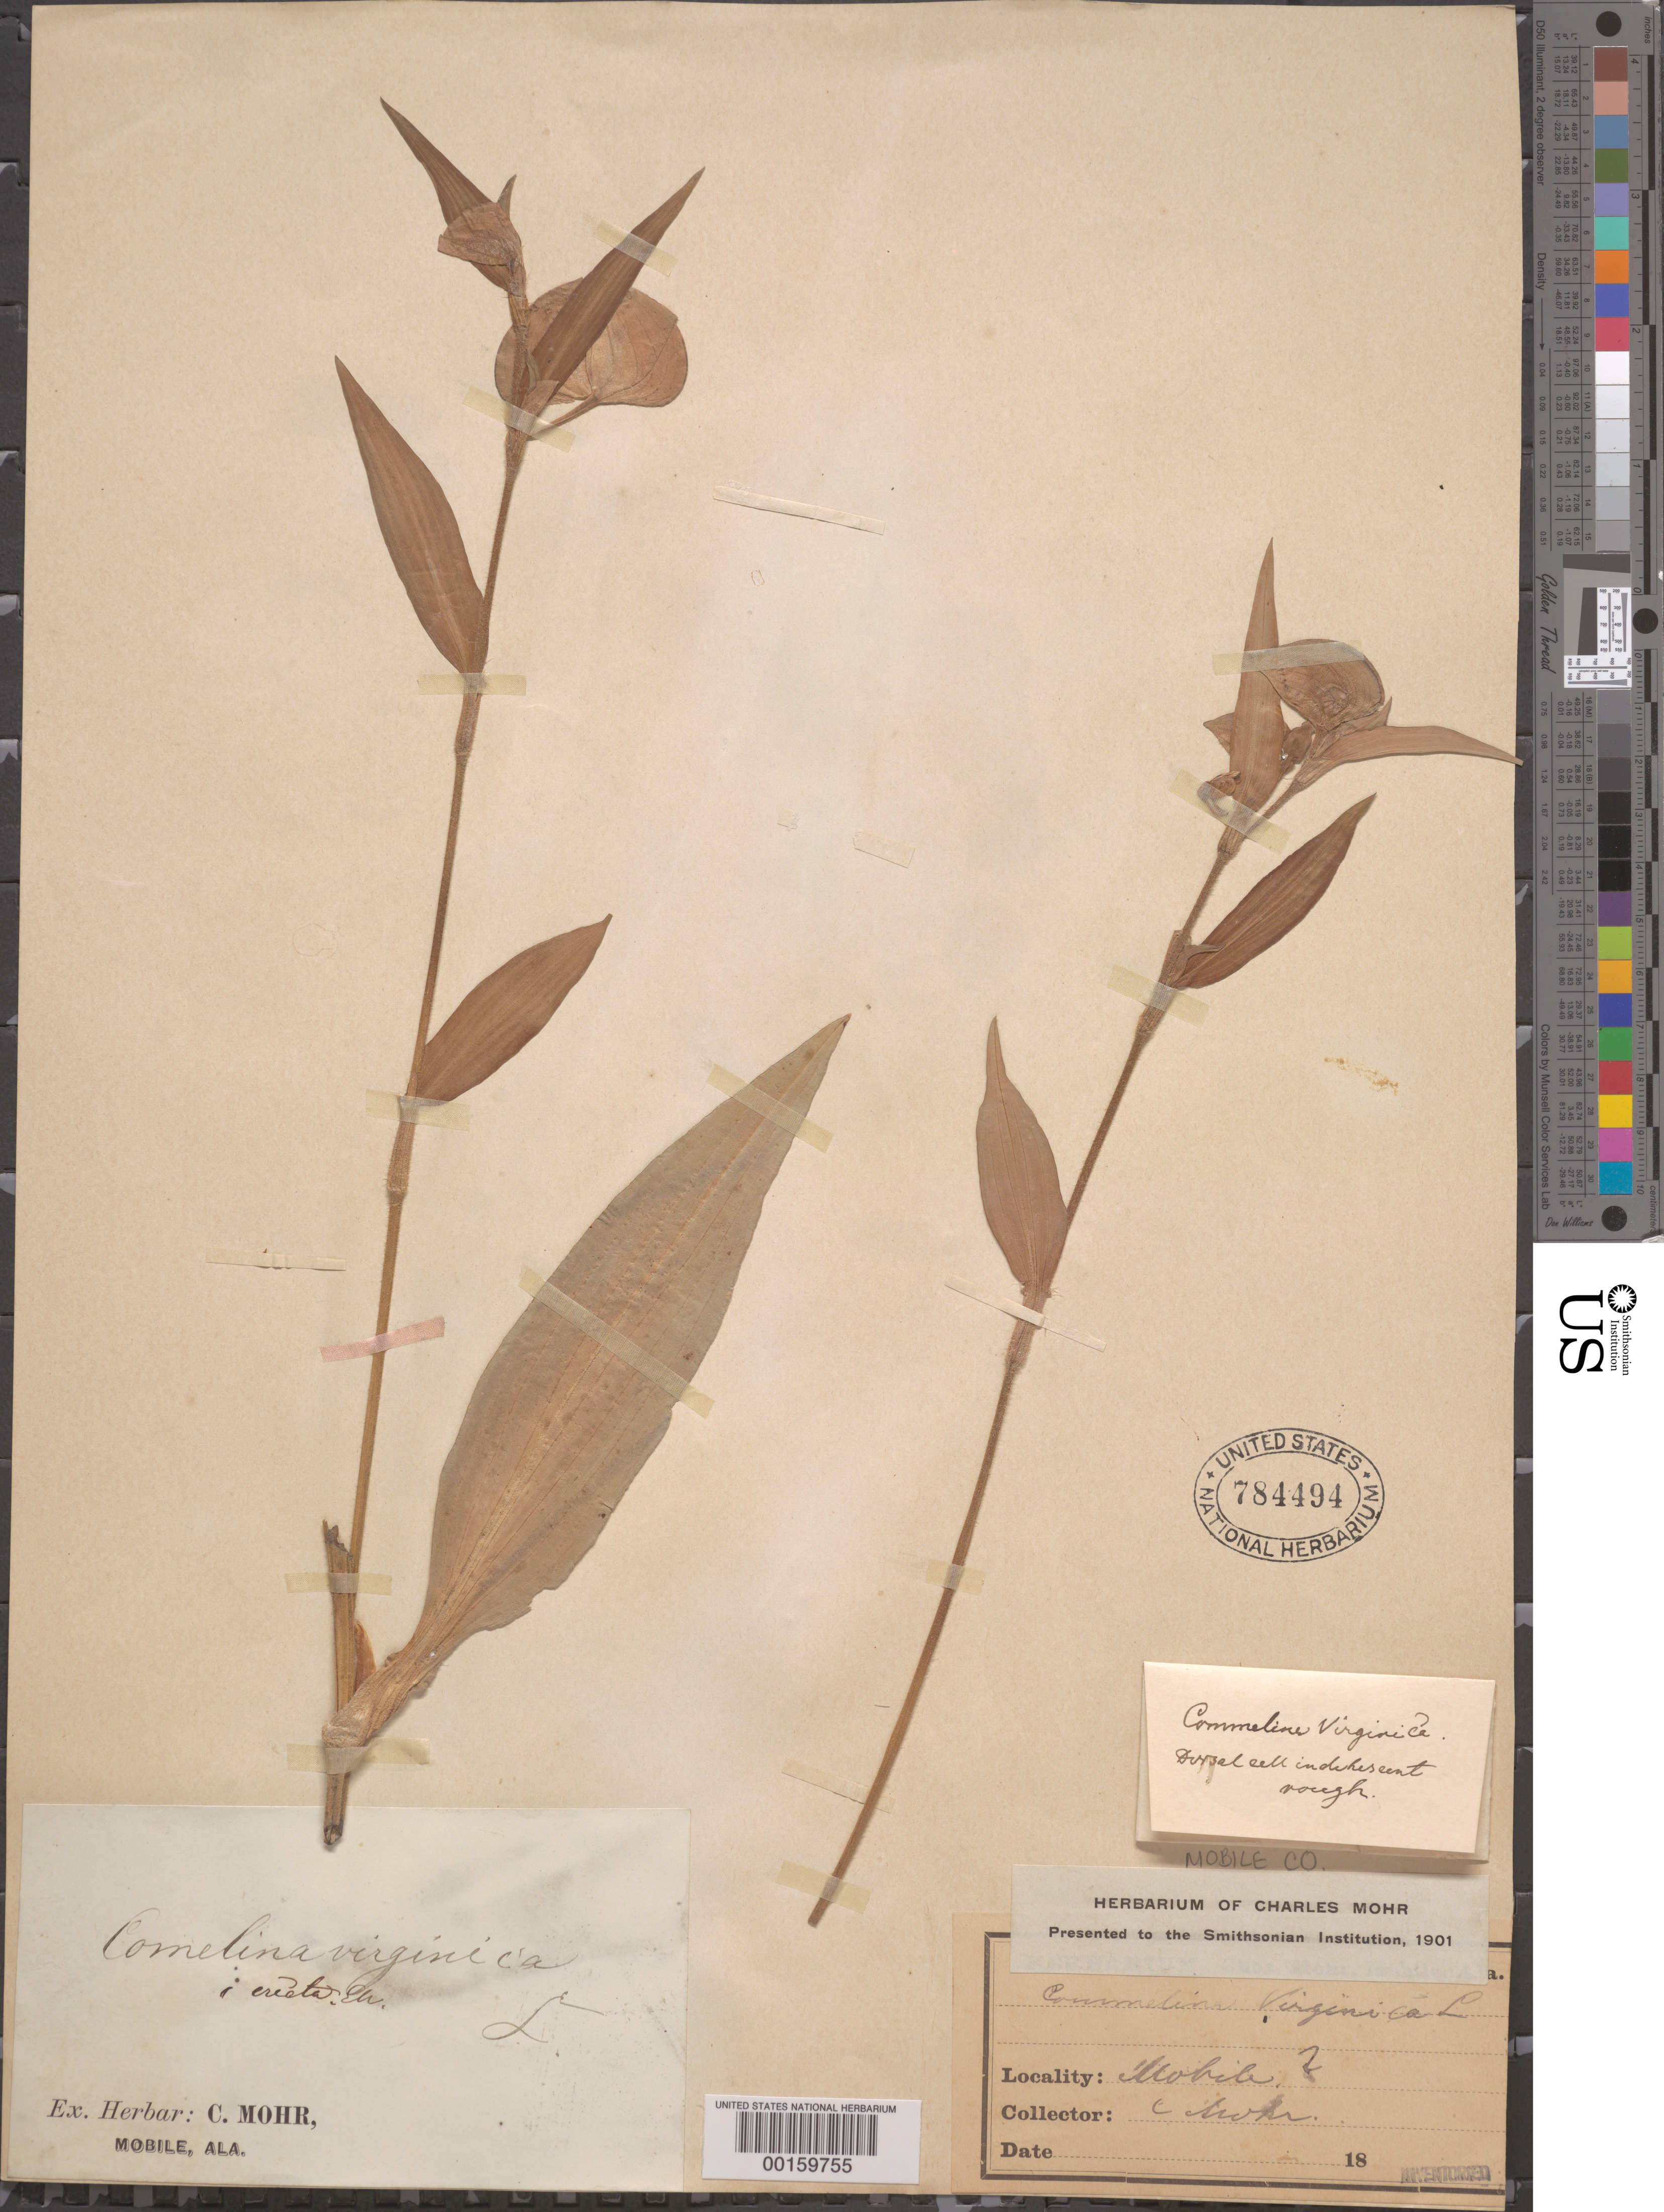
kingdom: Plantae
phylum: Tracheophyta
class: Liliopsida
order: Commelinales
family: Commelinaceae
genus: Commelina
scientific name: Commelina erecta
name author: L.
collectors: C. T. Mohr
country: United States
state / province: Alabama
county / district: Mobile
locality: Mobile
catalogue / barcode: US 784494